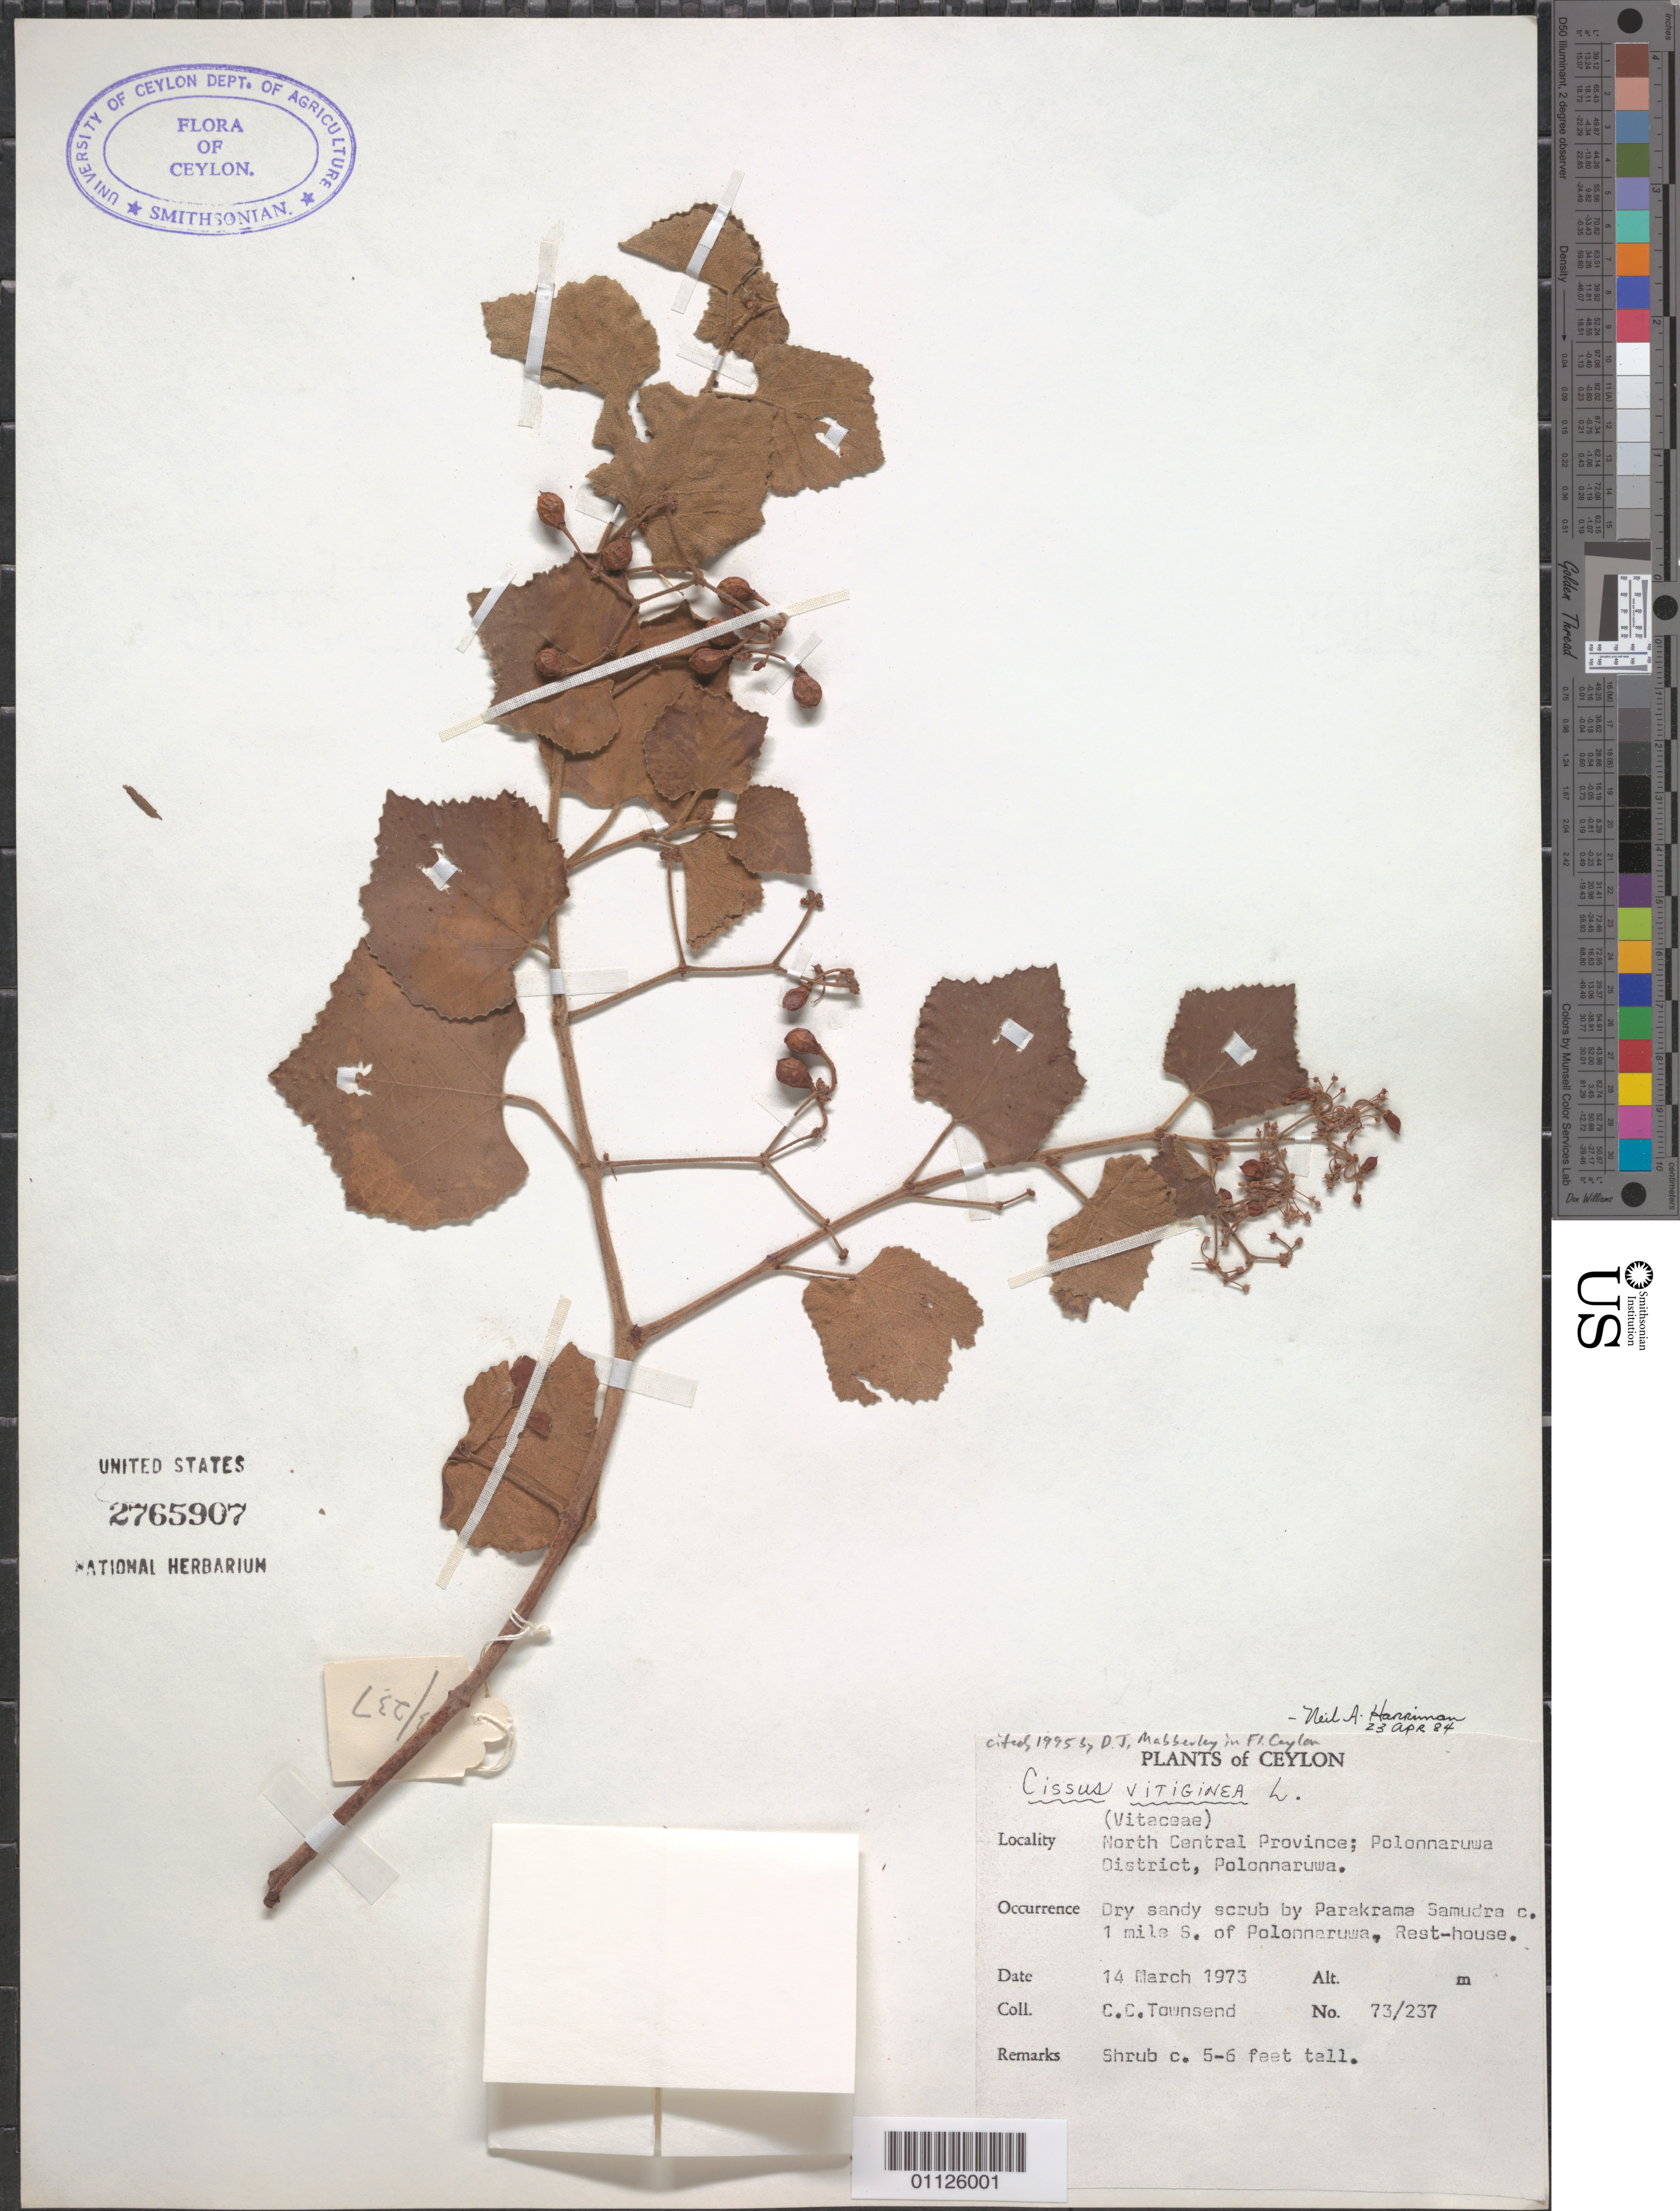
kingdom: Plantae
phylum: Tracheophyta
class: Magnoliopsida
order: Vitales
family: Vitaceae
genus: Cissus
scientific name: Cissus vitiginea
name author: L.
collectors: C. C. Townsend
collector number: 73/237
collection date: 1973-03-14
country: Sri Lanka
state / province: North Central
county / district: Polonnaruwa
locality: Parakrama Samudra, ca. 1 mi S of Polonnaruwa, Rest-house.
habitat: Dry sandy scrub.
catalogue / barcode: US 2765907